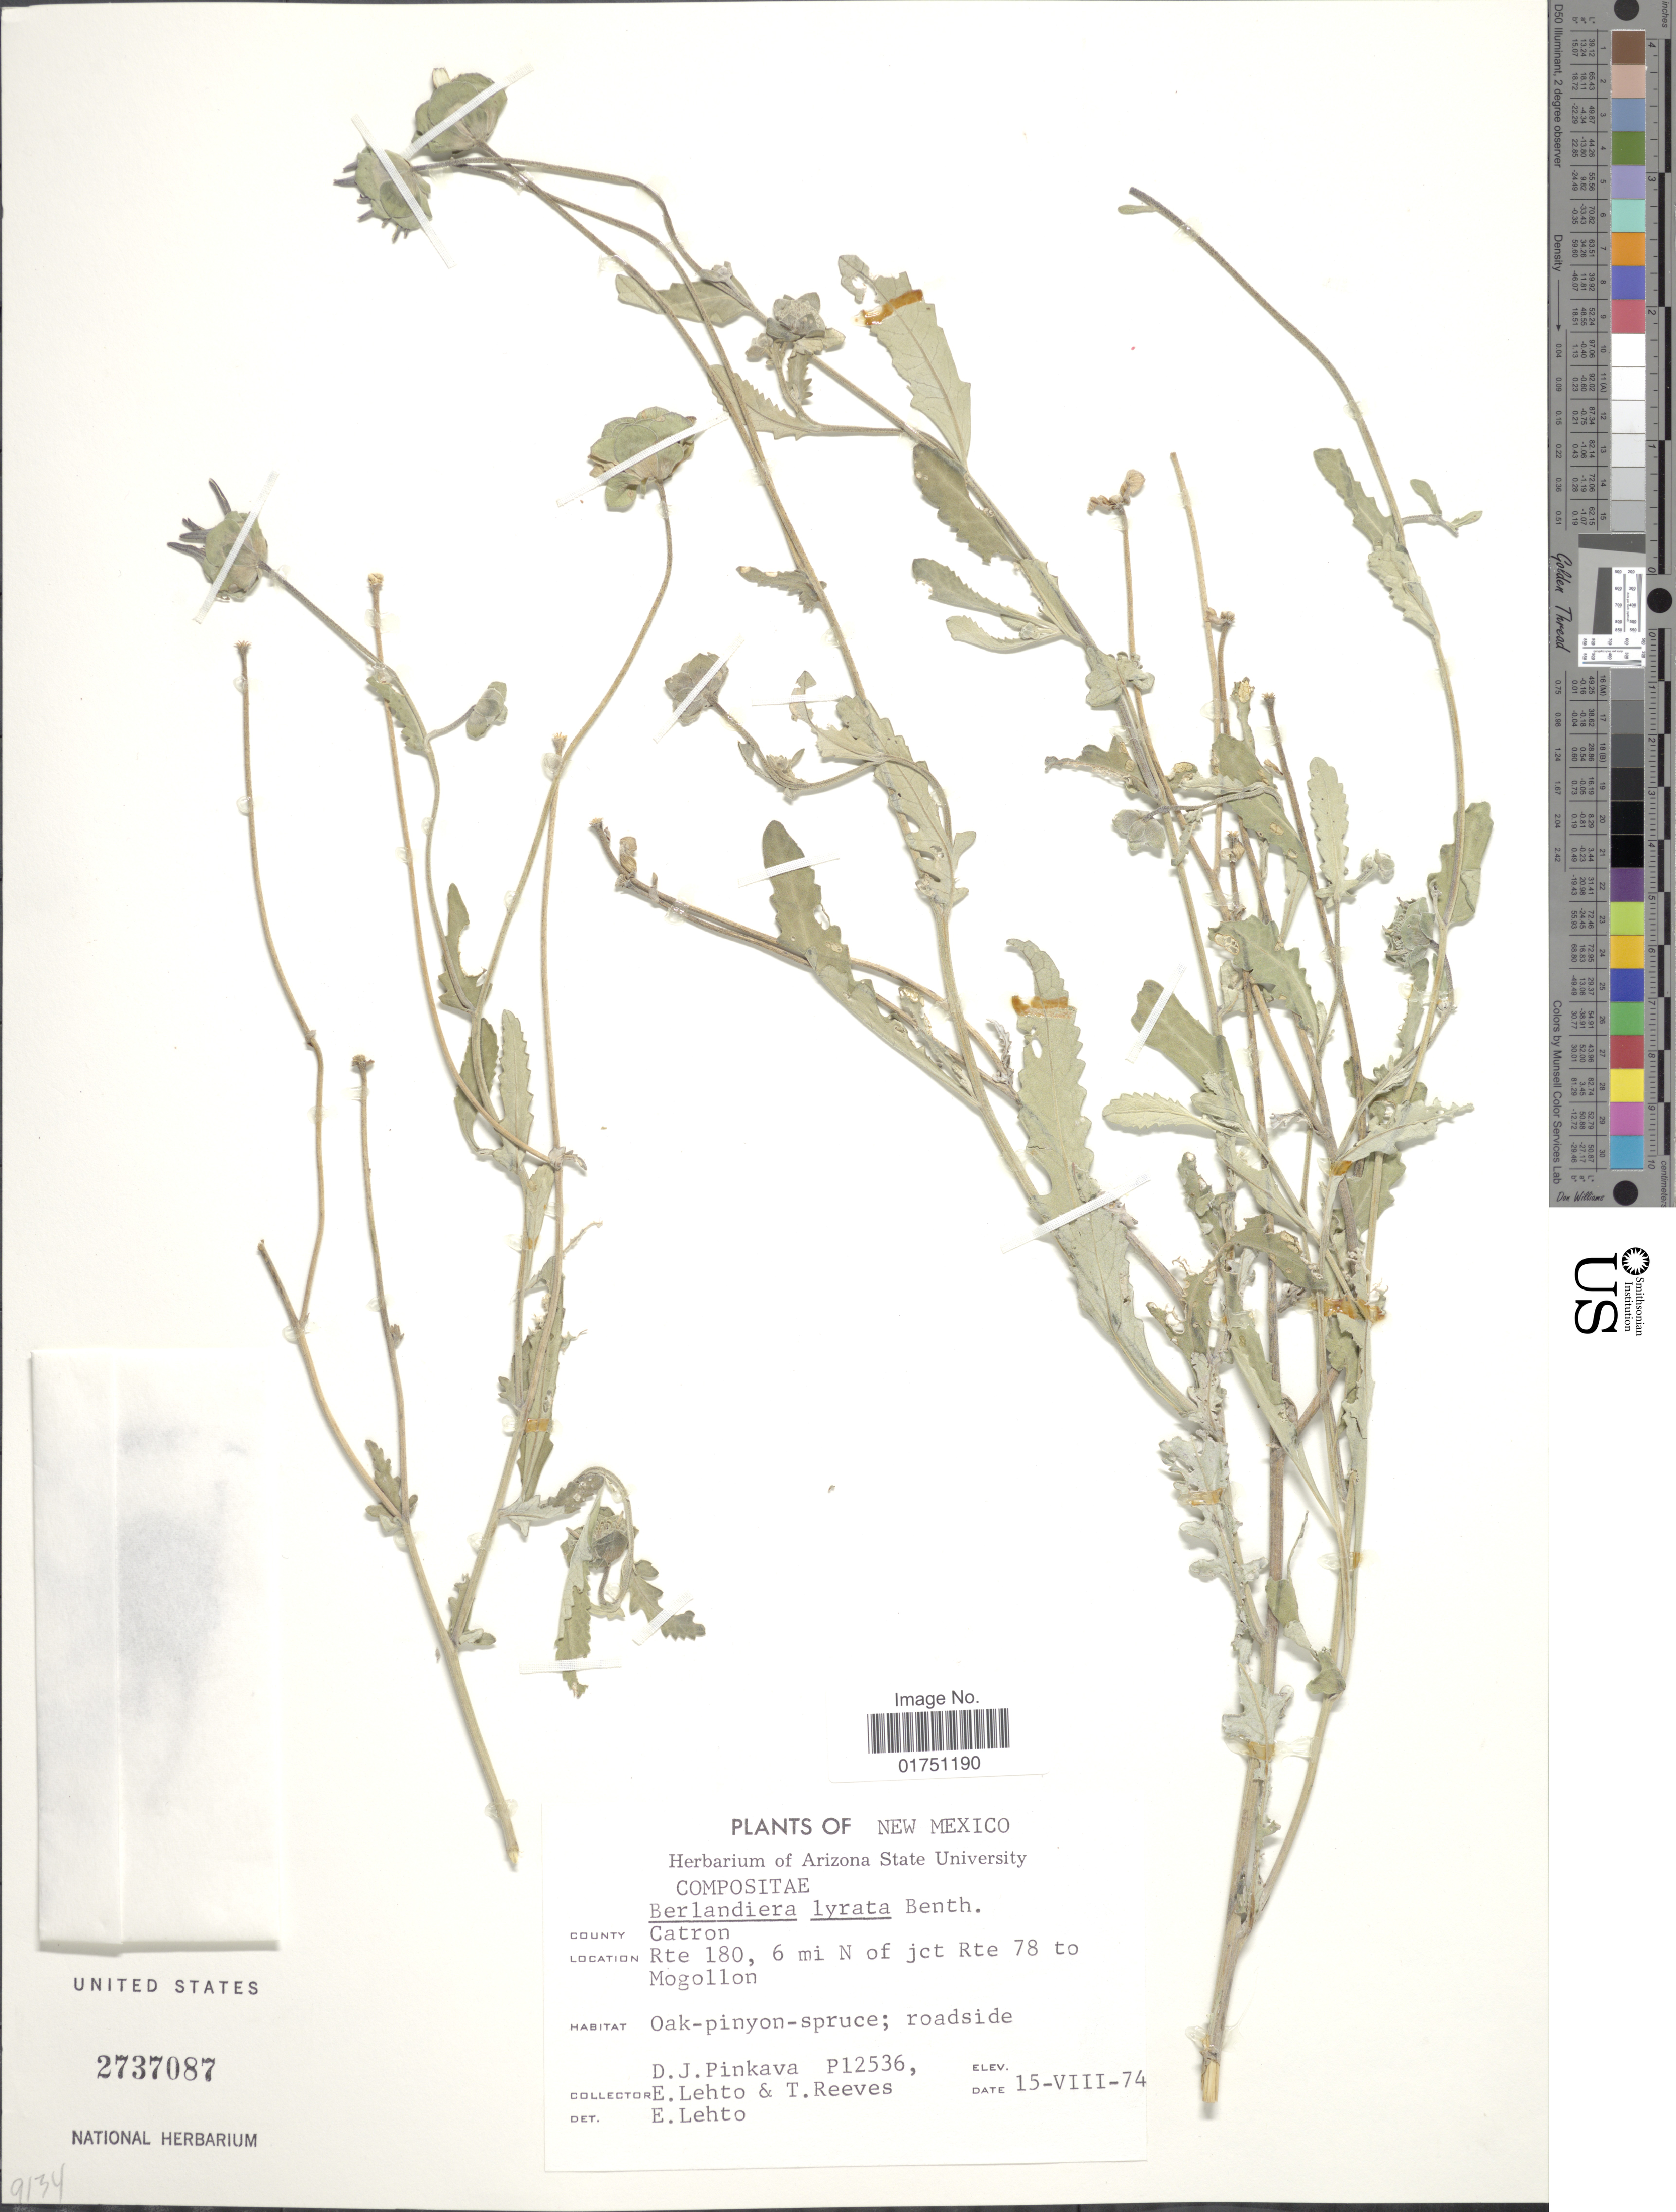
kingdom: Plantae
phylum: Tracheophyta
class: Magnoliopsida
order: Asterales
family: Asteraceae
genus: Berlandiera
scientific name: Berlandiera lyrata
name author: Benth.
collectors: D. J. Pinkava, E. Lehto & T. Reeves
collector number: P12536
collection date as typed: Transcribed d/m/y: 15/8/74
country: United States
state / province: New Mexico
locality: County Catron. Rte 180, 6 mi N of jct Rte 78 to Mogollon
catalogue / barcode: US 2737087